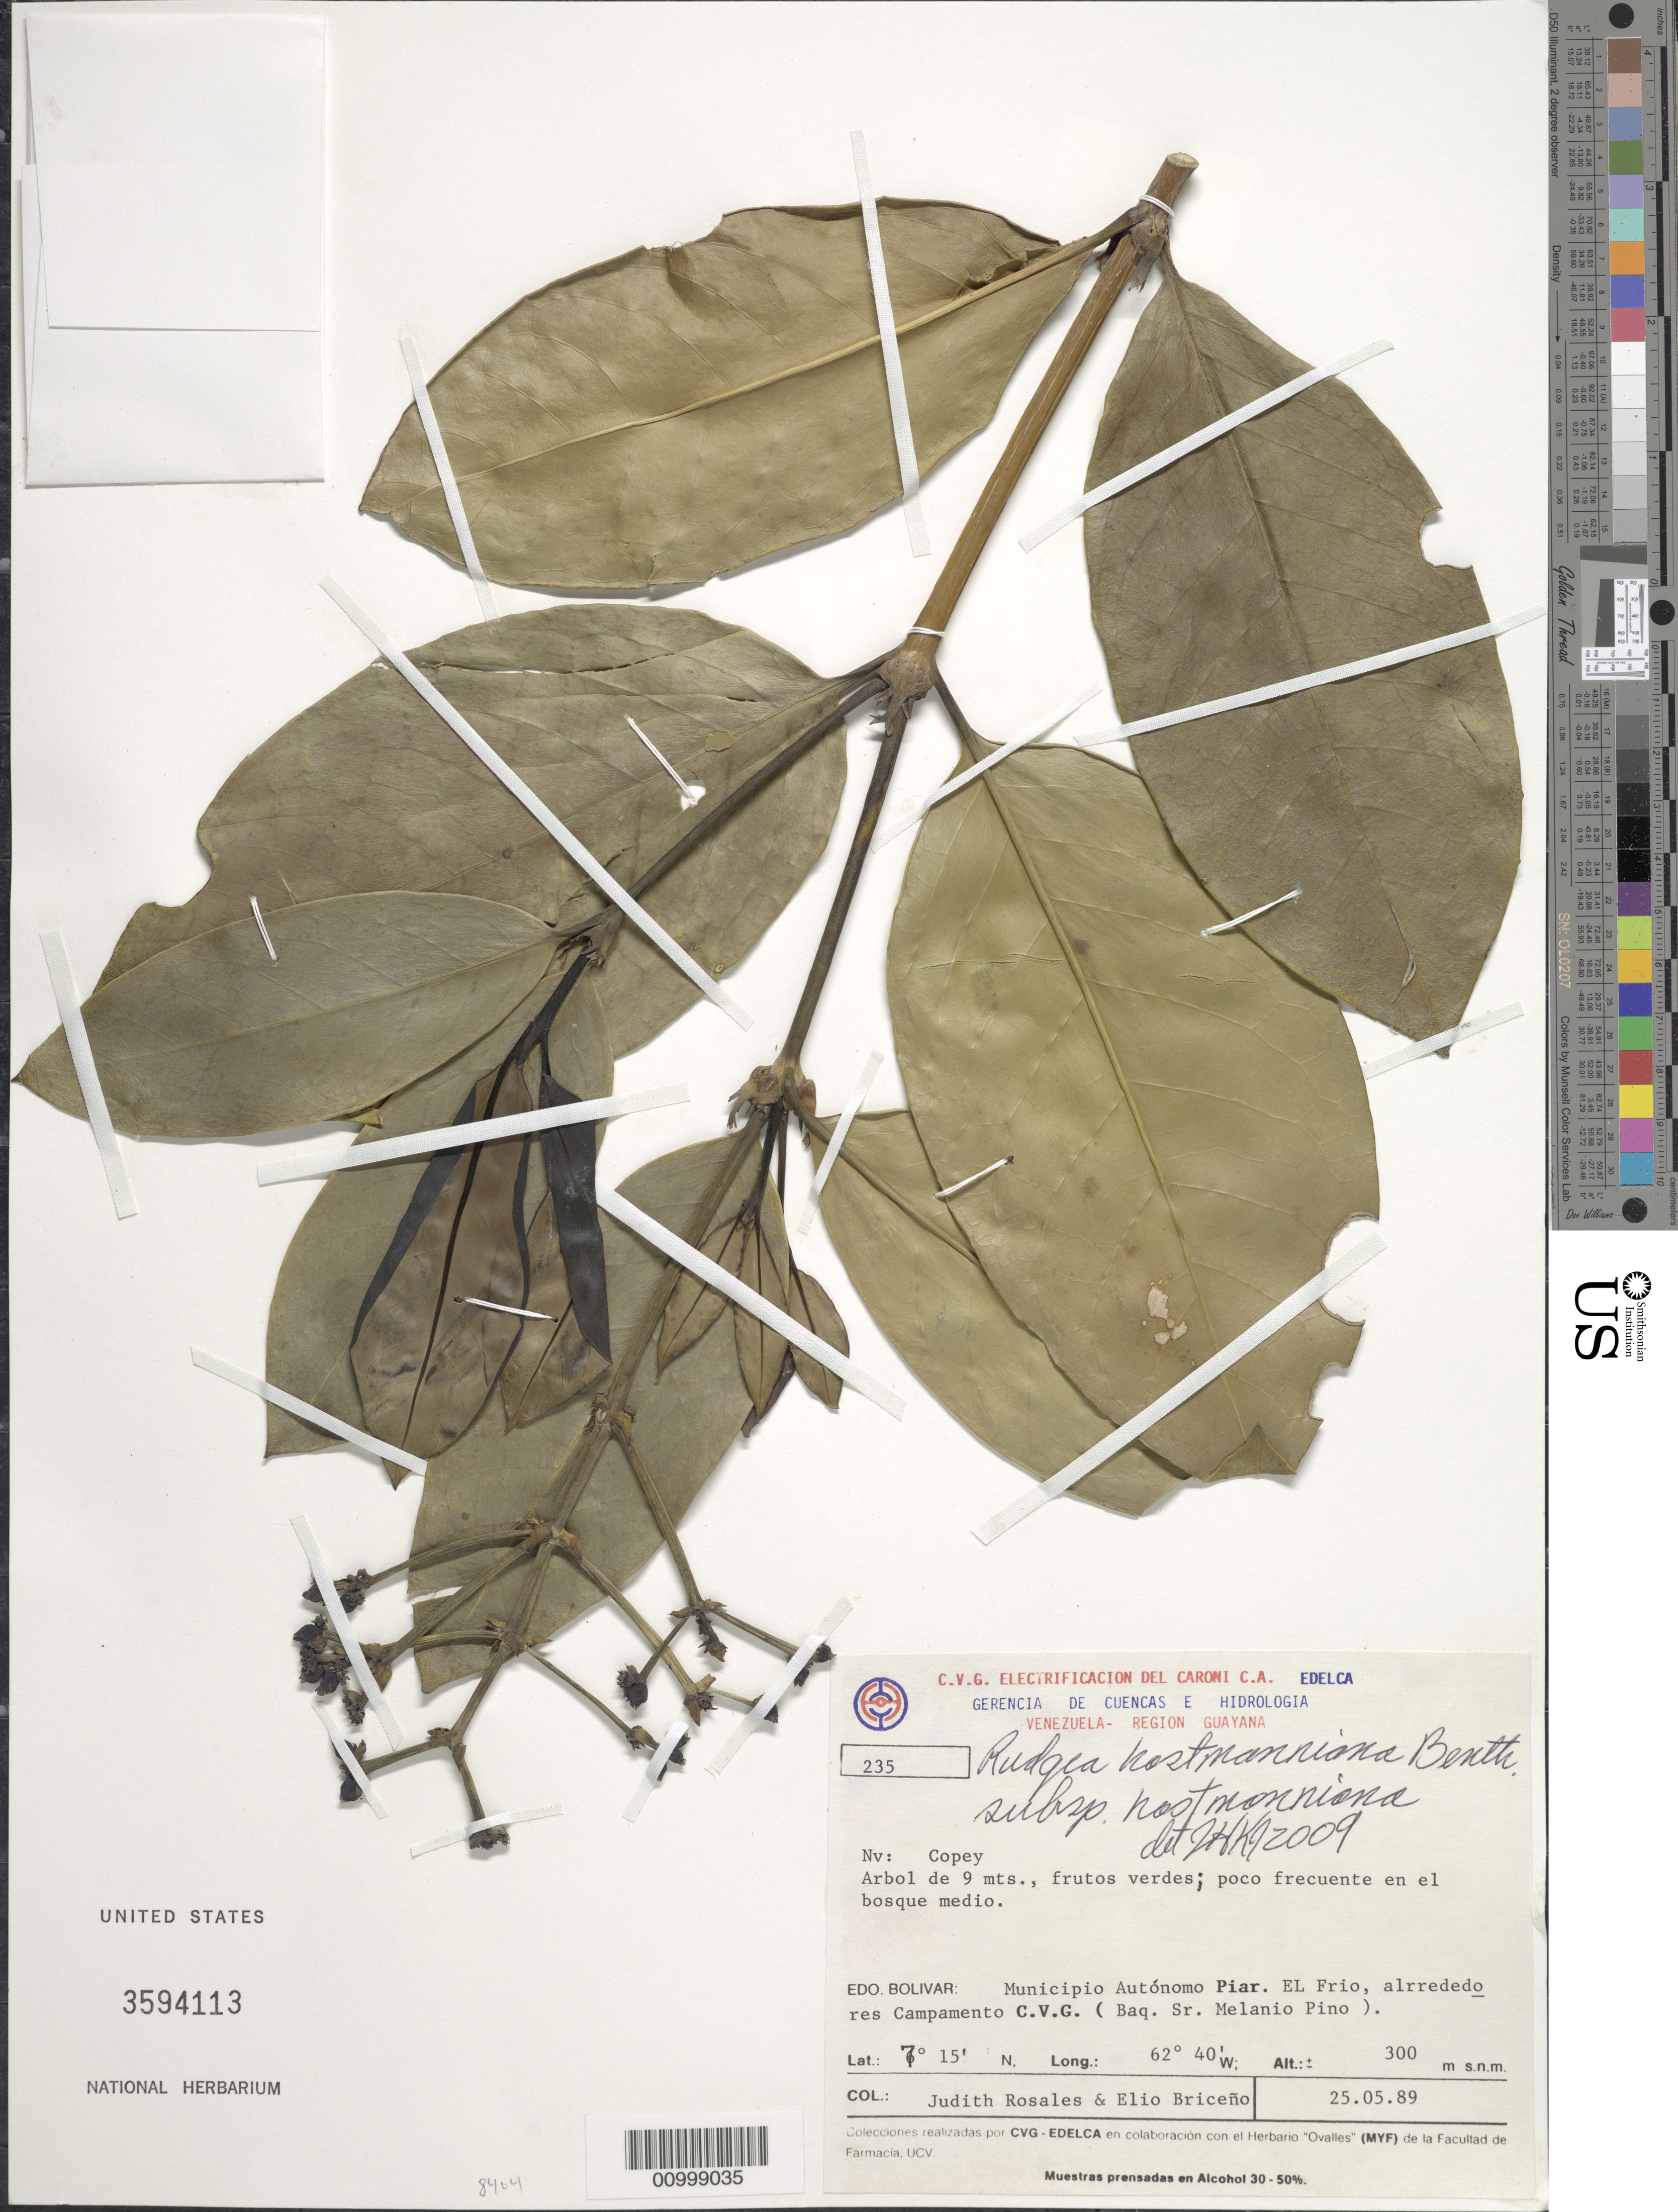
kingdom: Plantae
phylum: Tracheophyta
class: Magnoliopsida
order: Gentianales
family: Rubiaceae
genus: Rudgea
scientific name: Rudgea hostmanniana subsp. hostmanniana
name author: Benth.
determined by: Kirkbride, J. H.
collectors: J. Rosales & E. Briceño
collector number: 235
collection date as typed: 25-May-89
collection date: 1989-05-25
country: Venezuela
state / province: Bolívar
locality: Mun. Autonomo Piar; El Frío, alrededores Campamento CVG (Baq. Sr. Melanio Pino)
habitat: Bosque medio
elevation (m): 300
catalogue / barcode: US 3594113